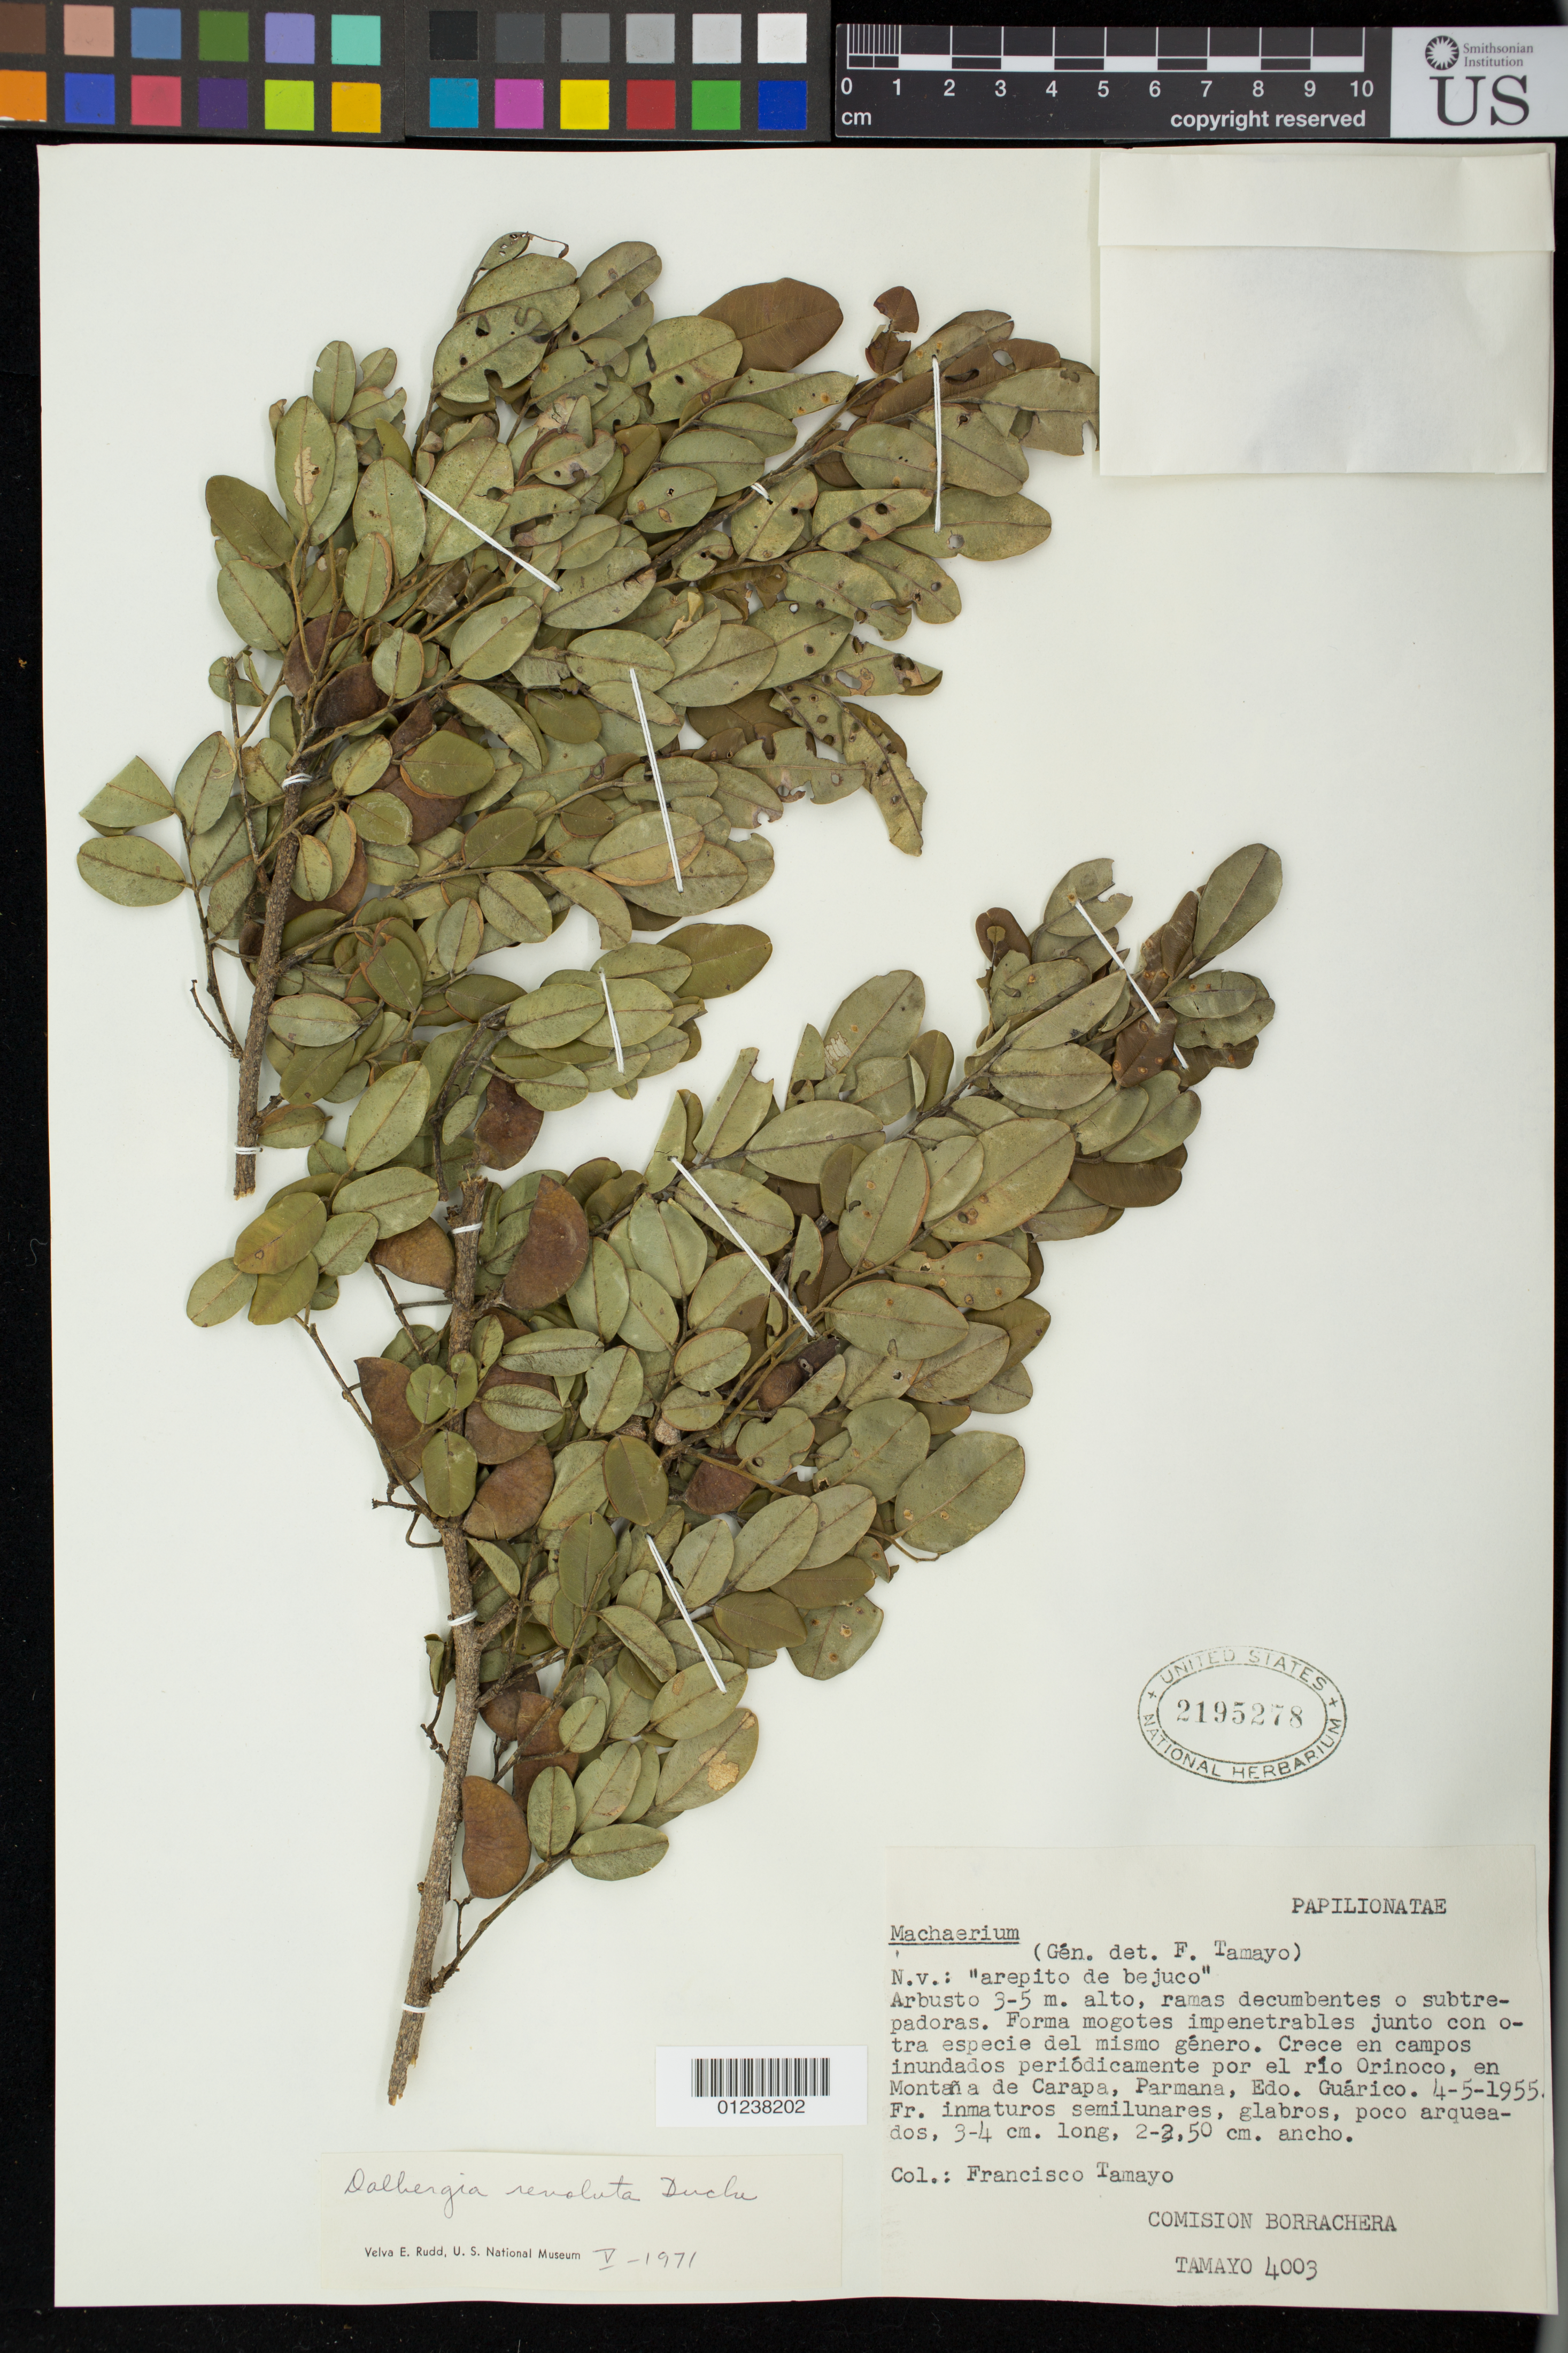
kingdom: Plantae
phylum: Tracheophyta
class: Magnoliopsida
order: Fabales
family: Fabaceae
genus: Dalbergia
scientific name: Dalbergia glauca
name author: (Desv.) Amshoff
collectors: F. Tamayo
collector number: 4003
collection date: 1955-05-04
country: Venezuela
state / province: Guárico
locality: Montana de Carapa, Parmana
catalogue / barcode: US 2195278